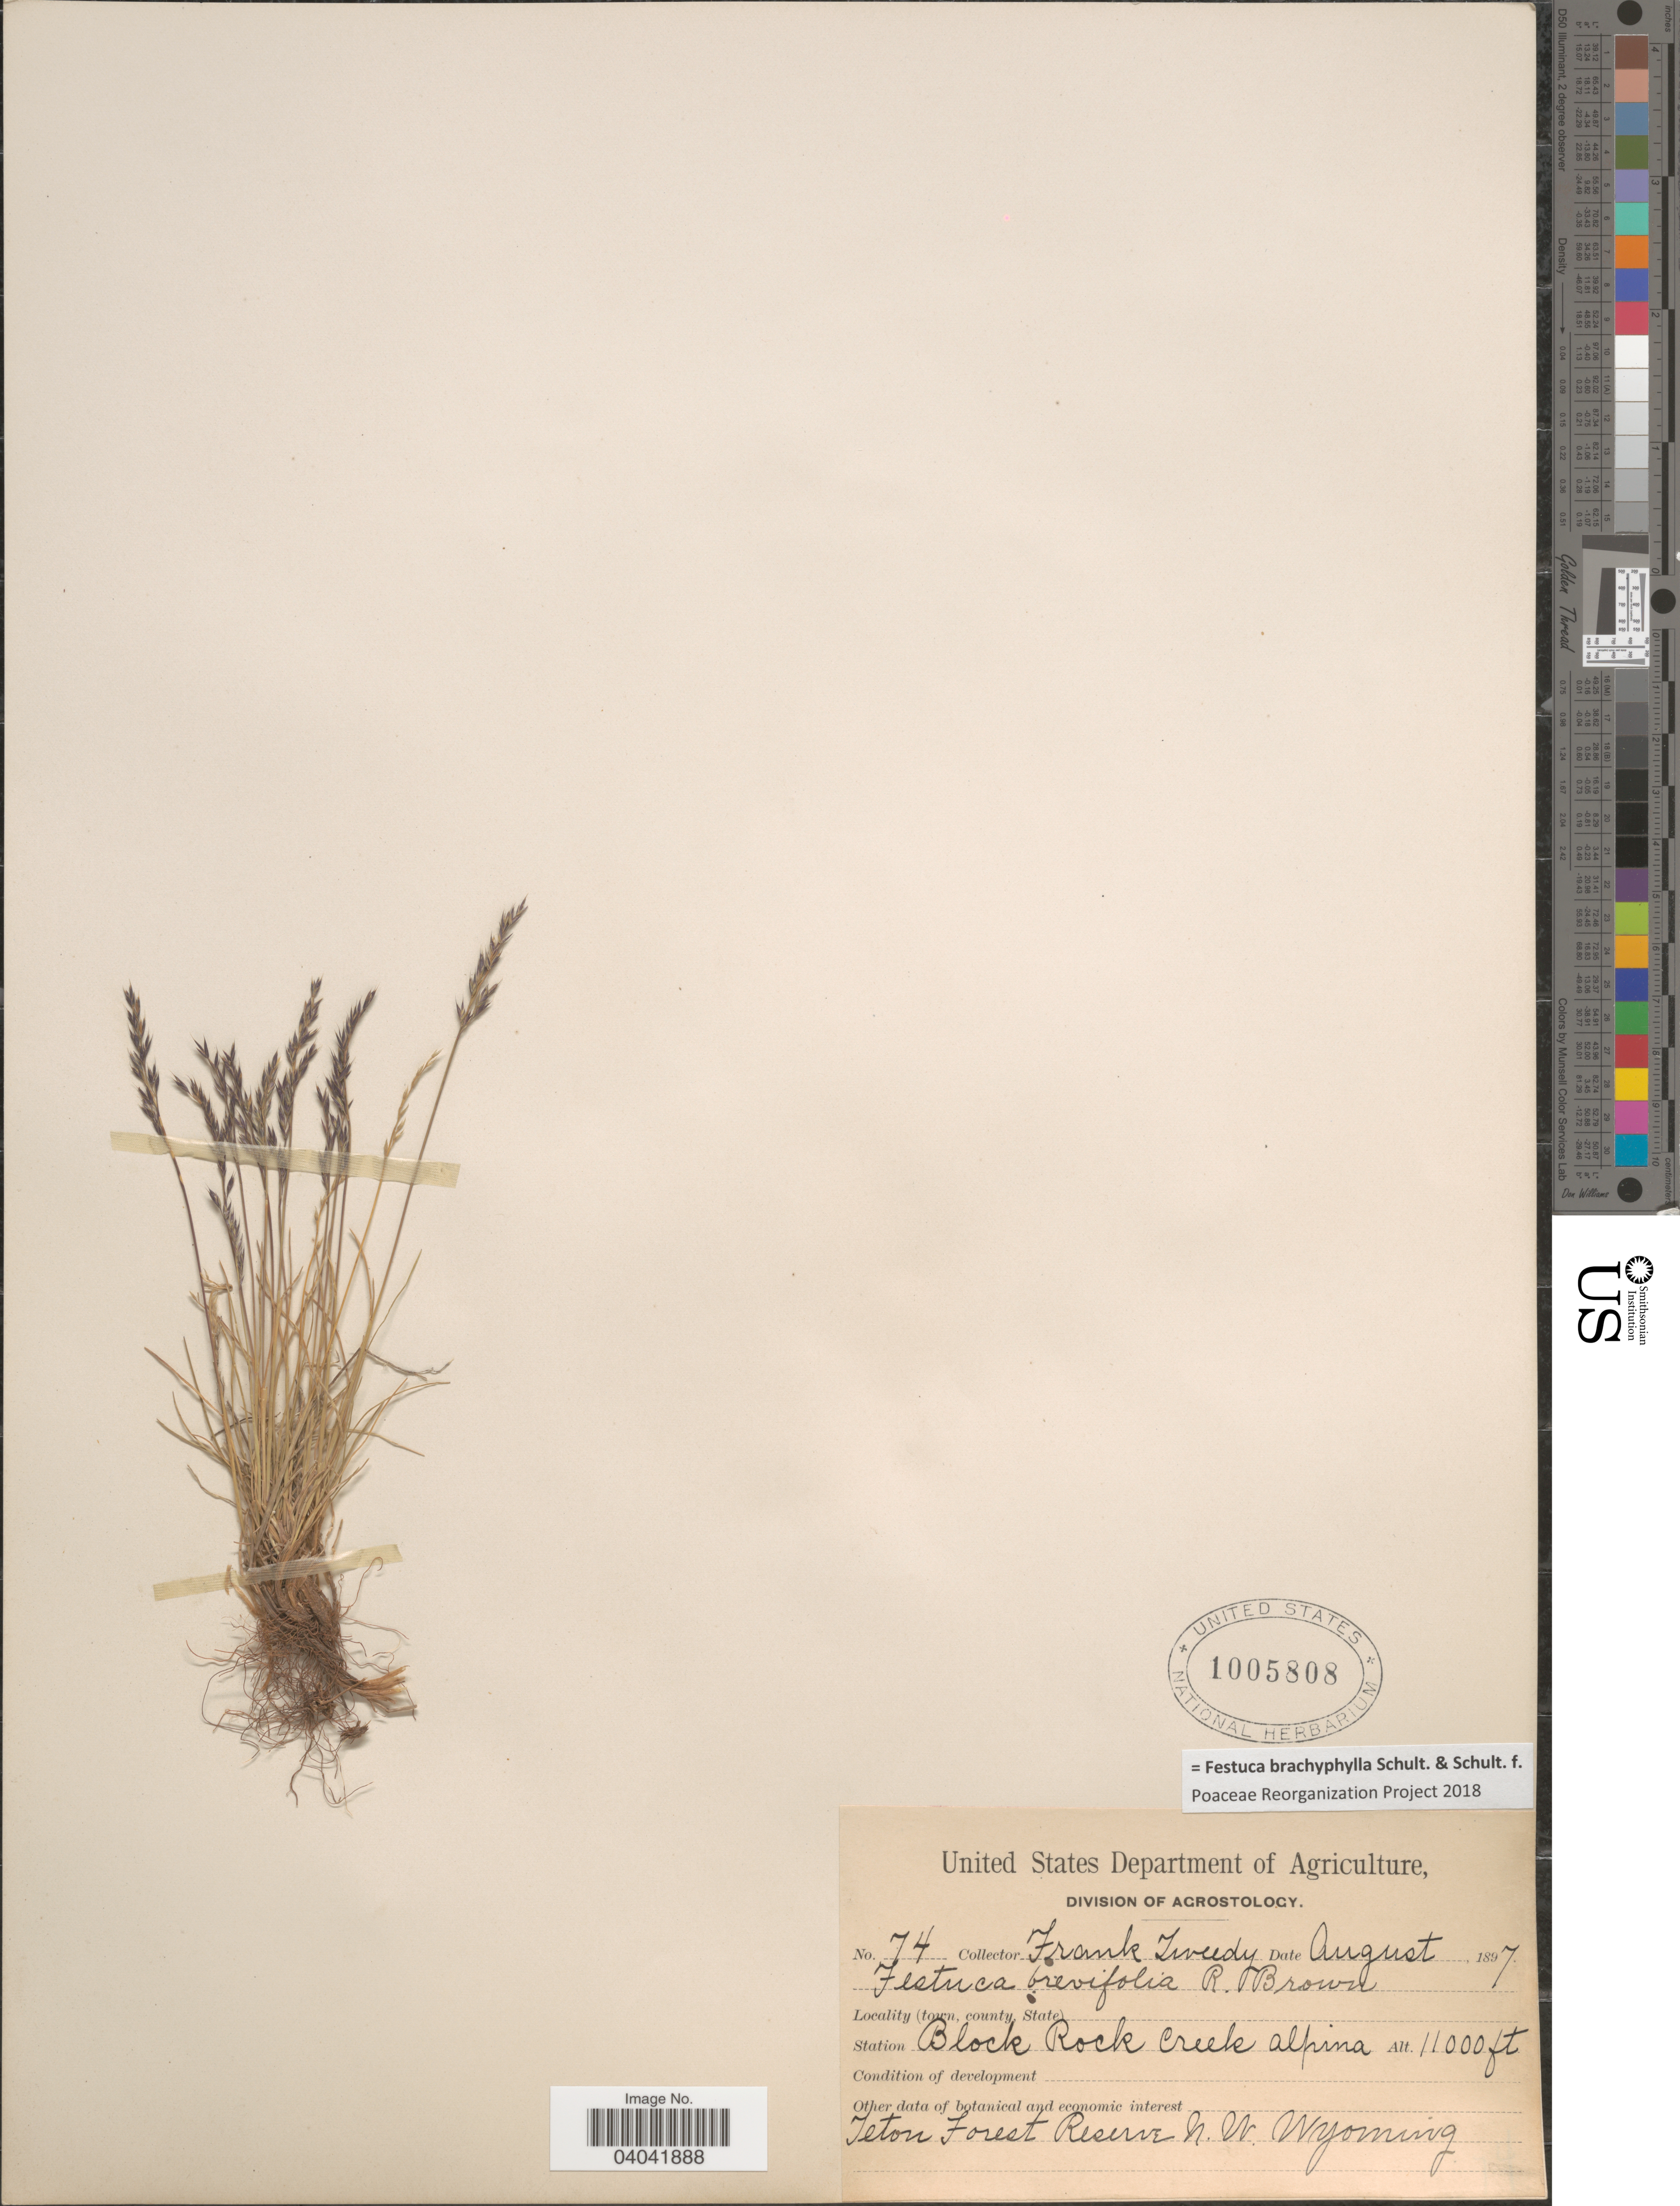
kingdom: Plantae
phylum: Tracheophyta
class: Liliopsida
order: Poales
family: Poaceae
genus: Festuca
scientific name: Festuca brachyphylla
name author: Schult. & Schult. f.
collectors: F. Tweedy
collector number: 74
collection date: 1897-08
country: United States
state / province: Wyoming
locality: Station Block Rock Creek Alpina. Teton Forest Reserve N. W. Wyoming.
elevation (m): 3353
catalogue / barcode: US 1005808